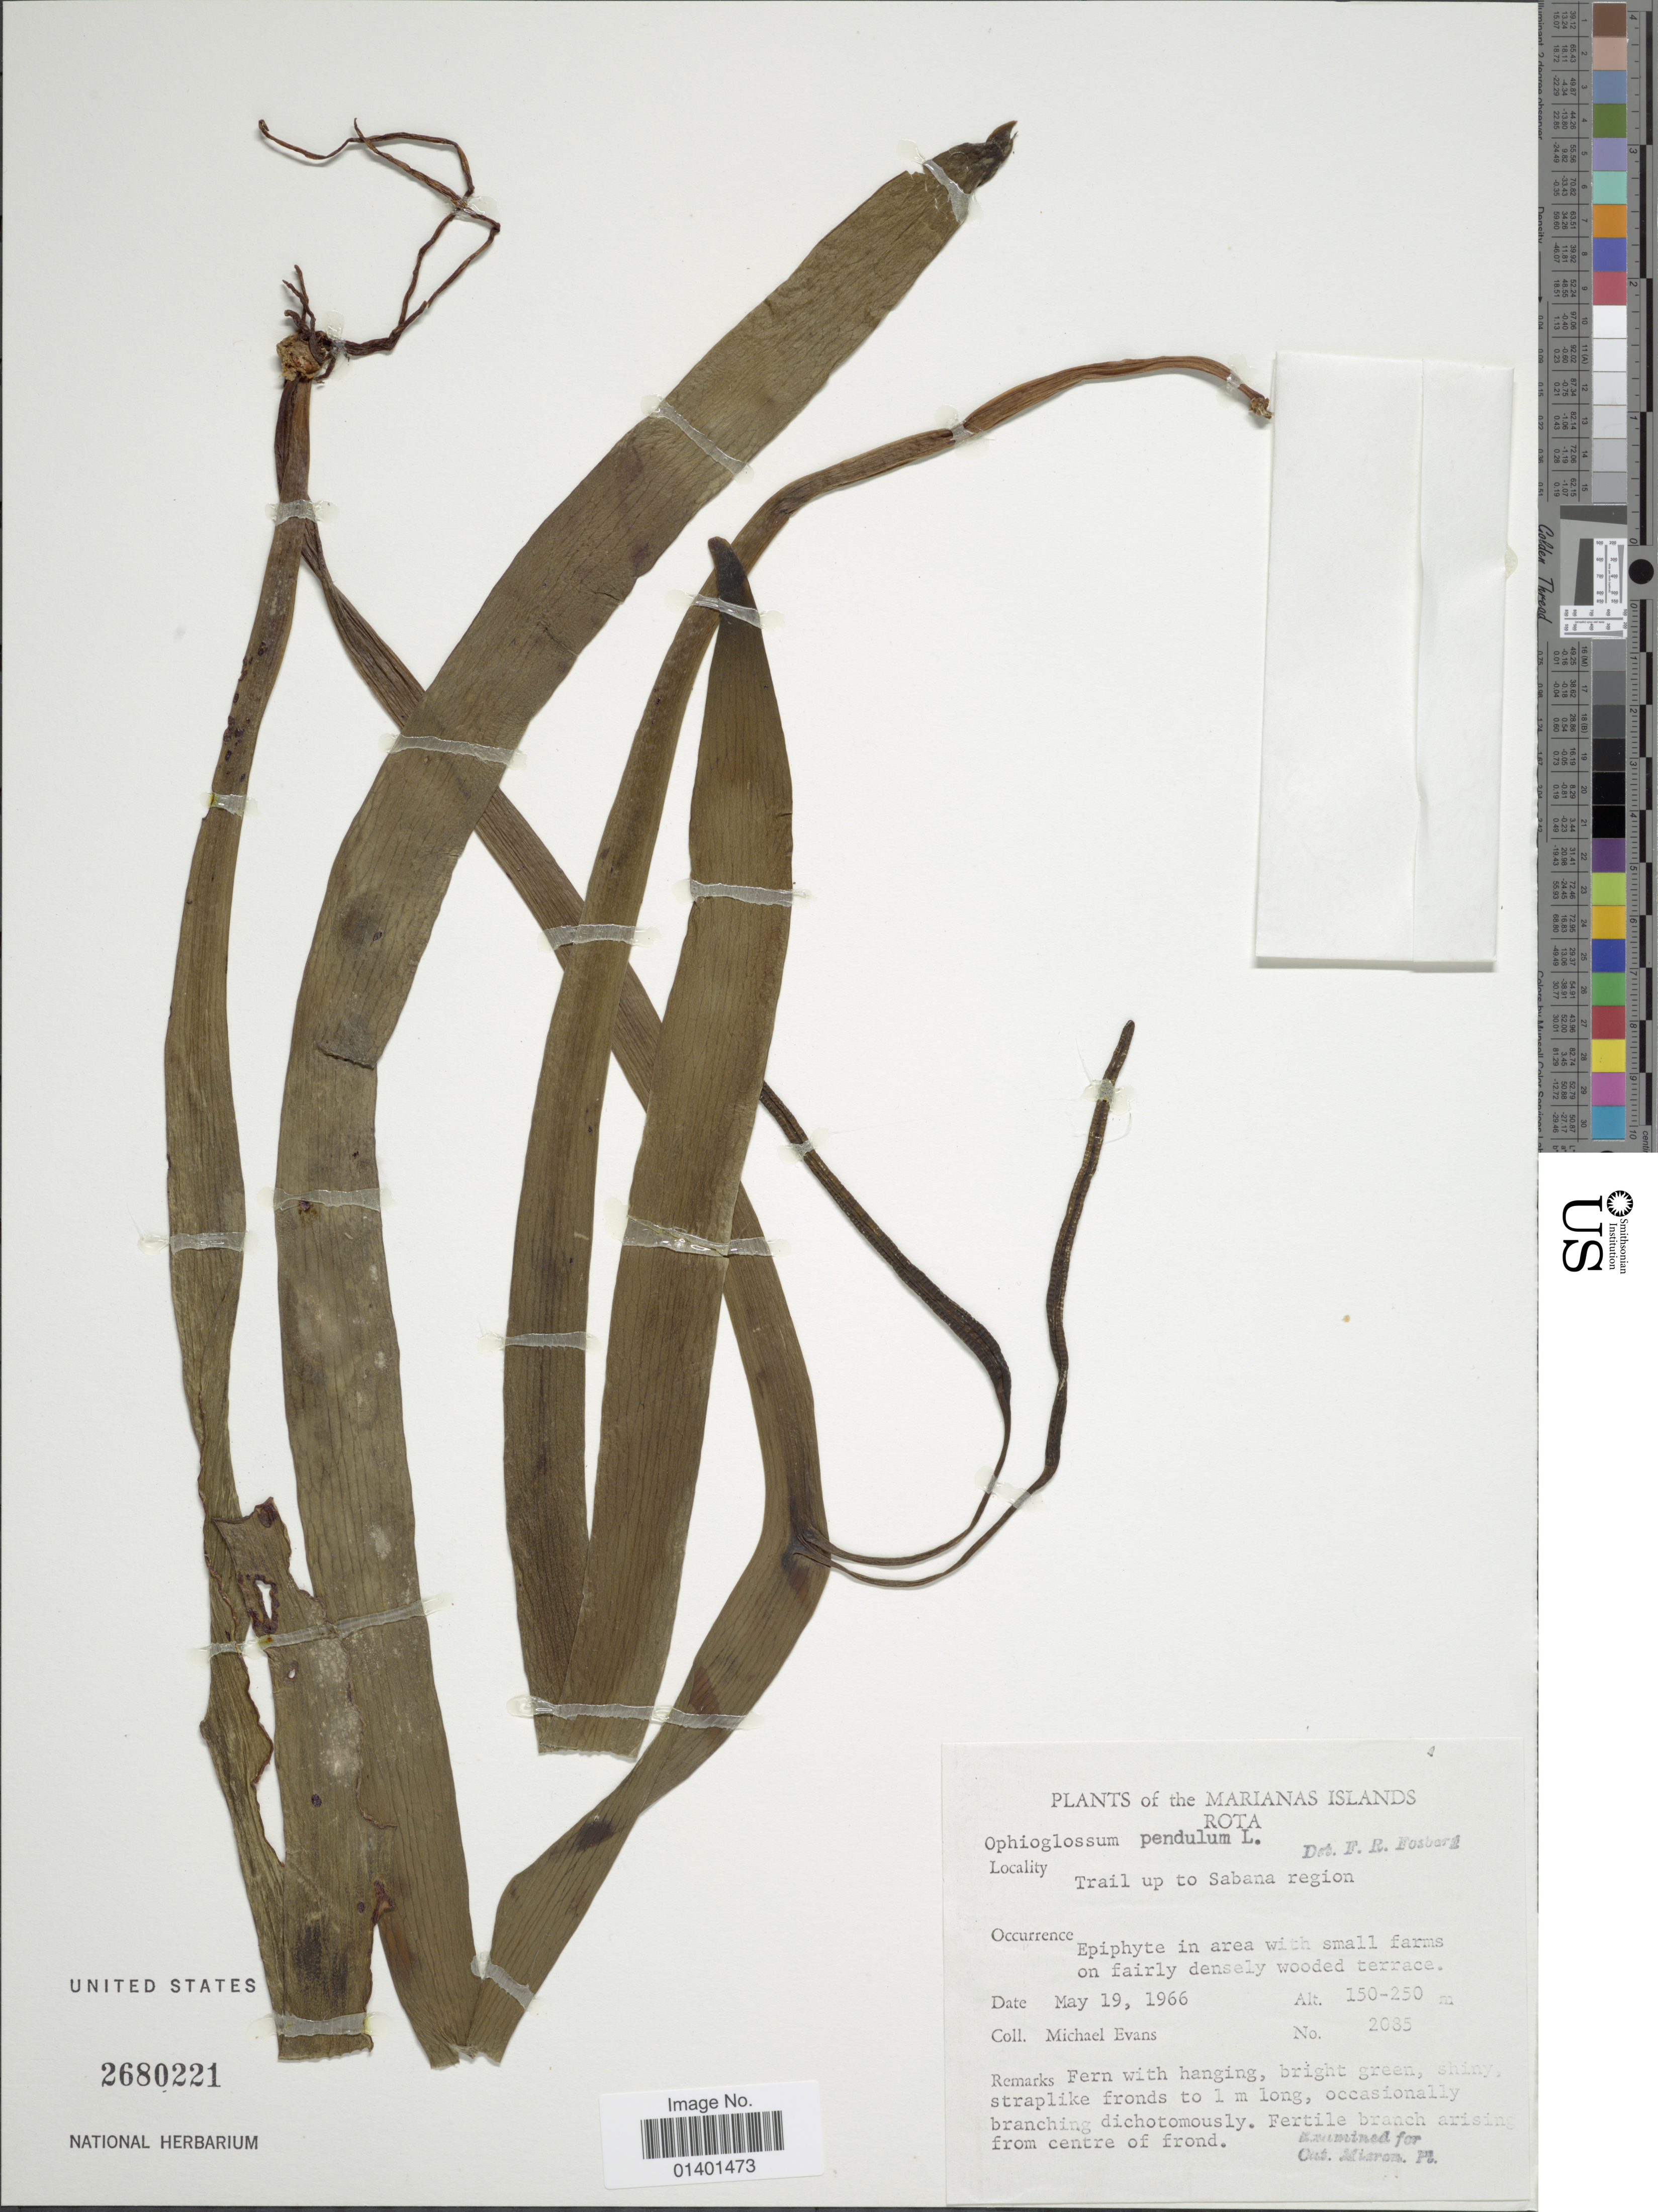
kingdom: Plantae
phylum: Tracheophyta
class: Polypodiopsida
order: Ophioglossales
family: Ophioglossaceae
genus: Ophioderma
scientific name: Ophioderma pendulum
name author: (L.) C. Presl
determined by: Wagner, W. L., (BOT), Smithsonian Institution - National Museum of Natural History (UNITED STATES)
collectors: M. Evans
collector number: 2085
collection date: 1966-05-19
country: Northern Mariana Islands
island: Rota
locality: Rota, Trail up to Sabana region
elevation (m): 150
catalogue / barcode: US 2680221